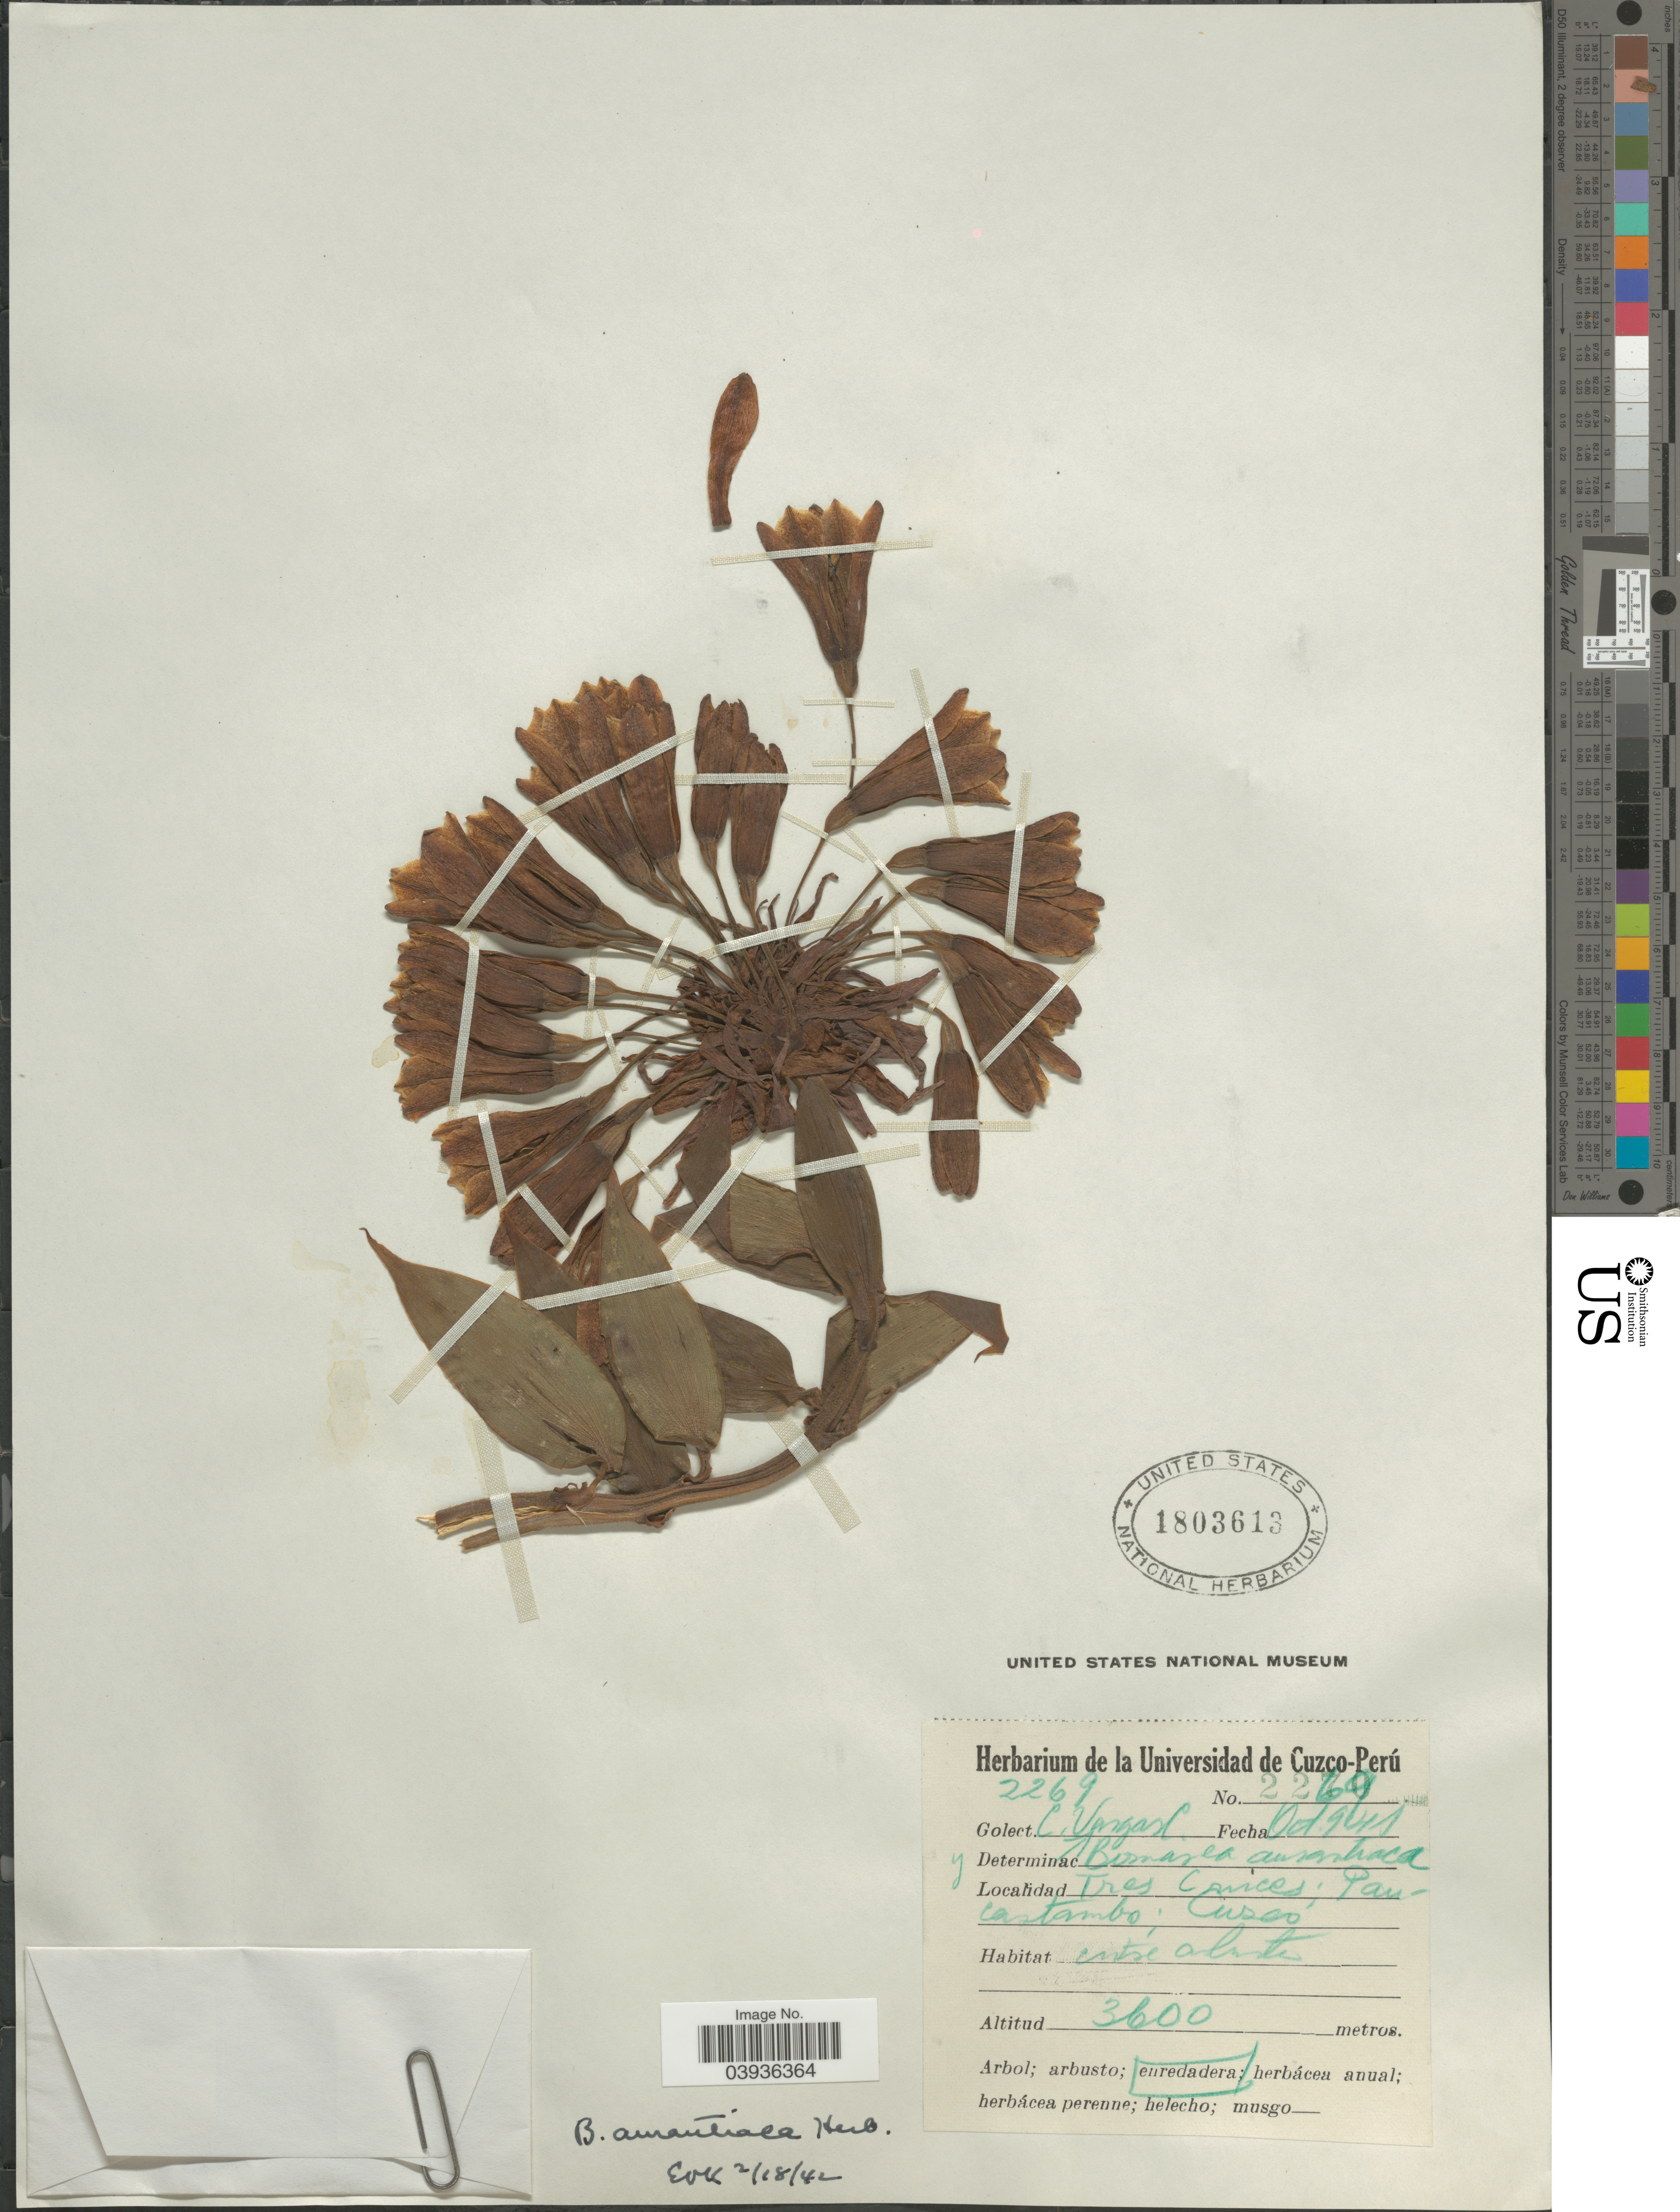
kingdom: Plantae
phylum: Tracheophyta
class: Liliopsida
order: Liliales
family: Alstroemeriaceae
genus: Bomarea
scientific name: Bomarea aurantiaca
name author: Herb.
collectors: C. Vargas Calderón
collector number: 2269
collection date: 1941-10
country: Peru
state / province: Cusco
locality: Tres Cruces; Paucartambo; Cusco.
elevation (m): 3600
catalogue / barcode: US 1803613